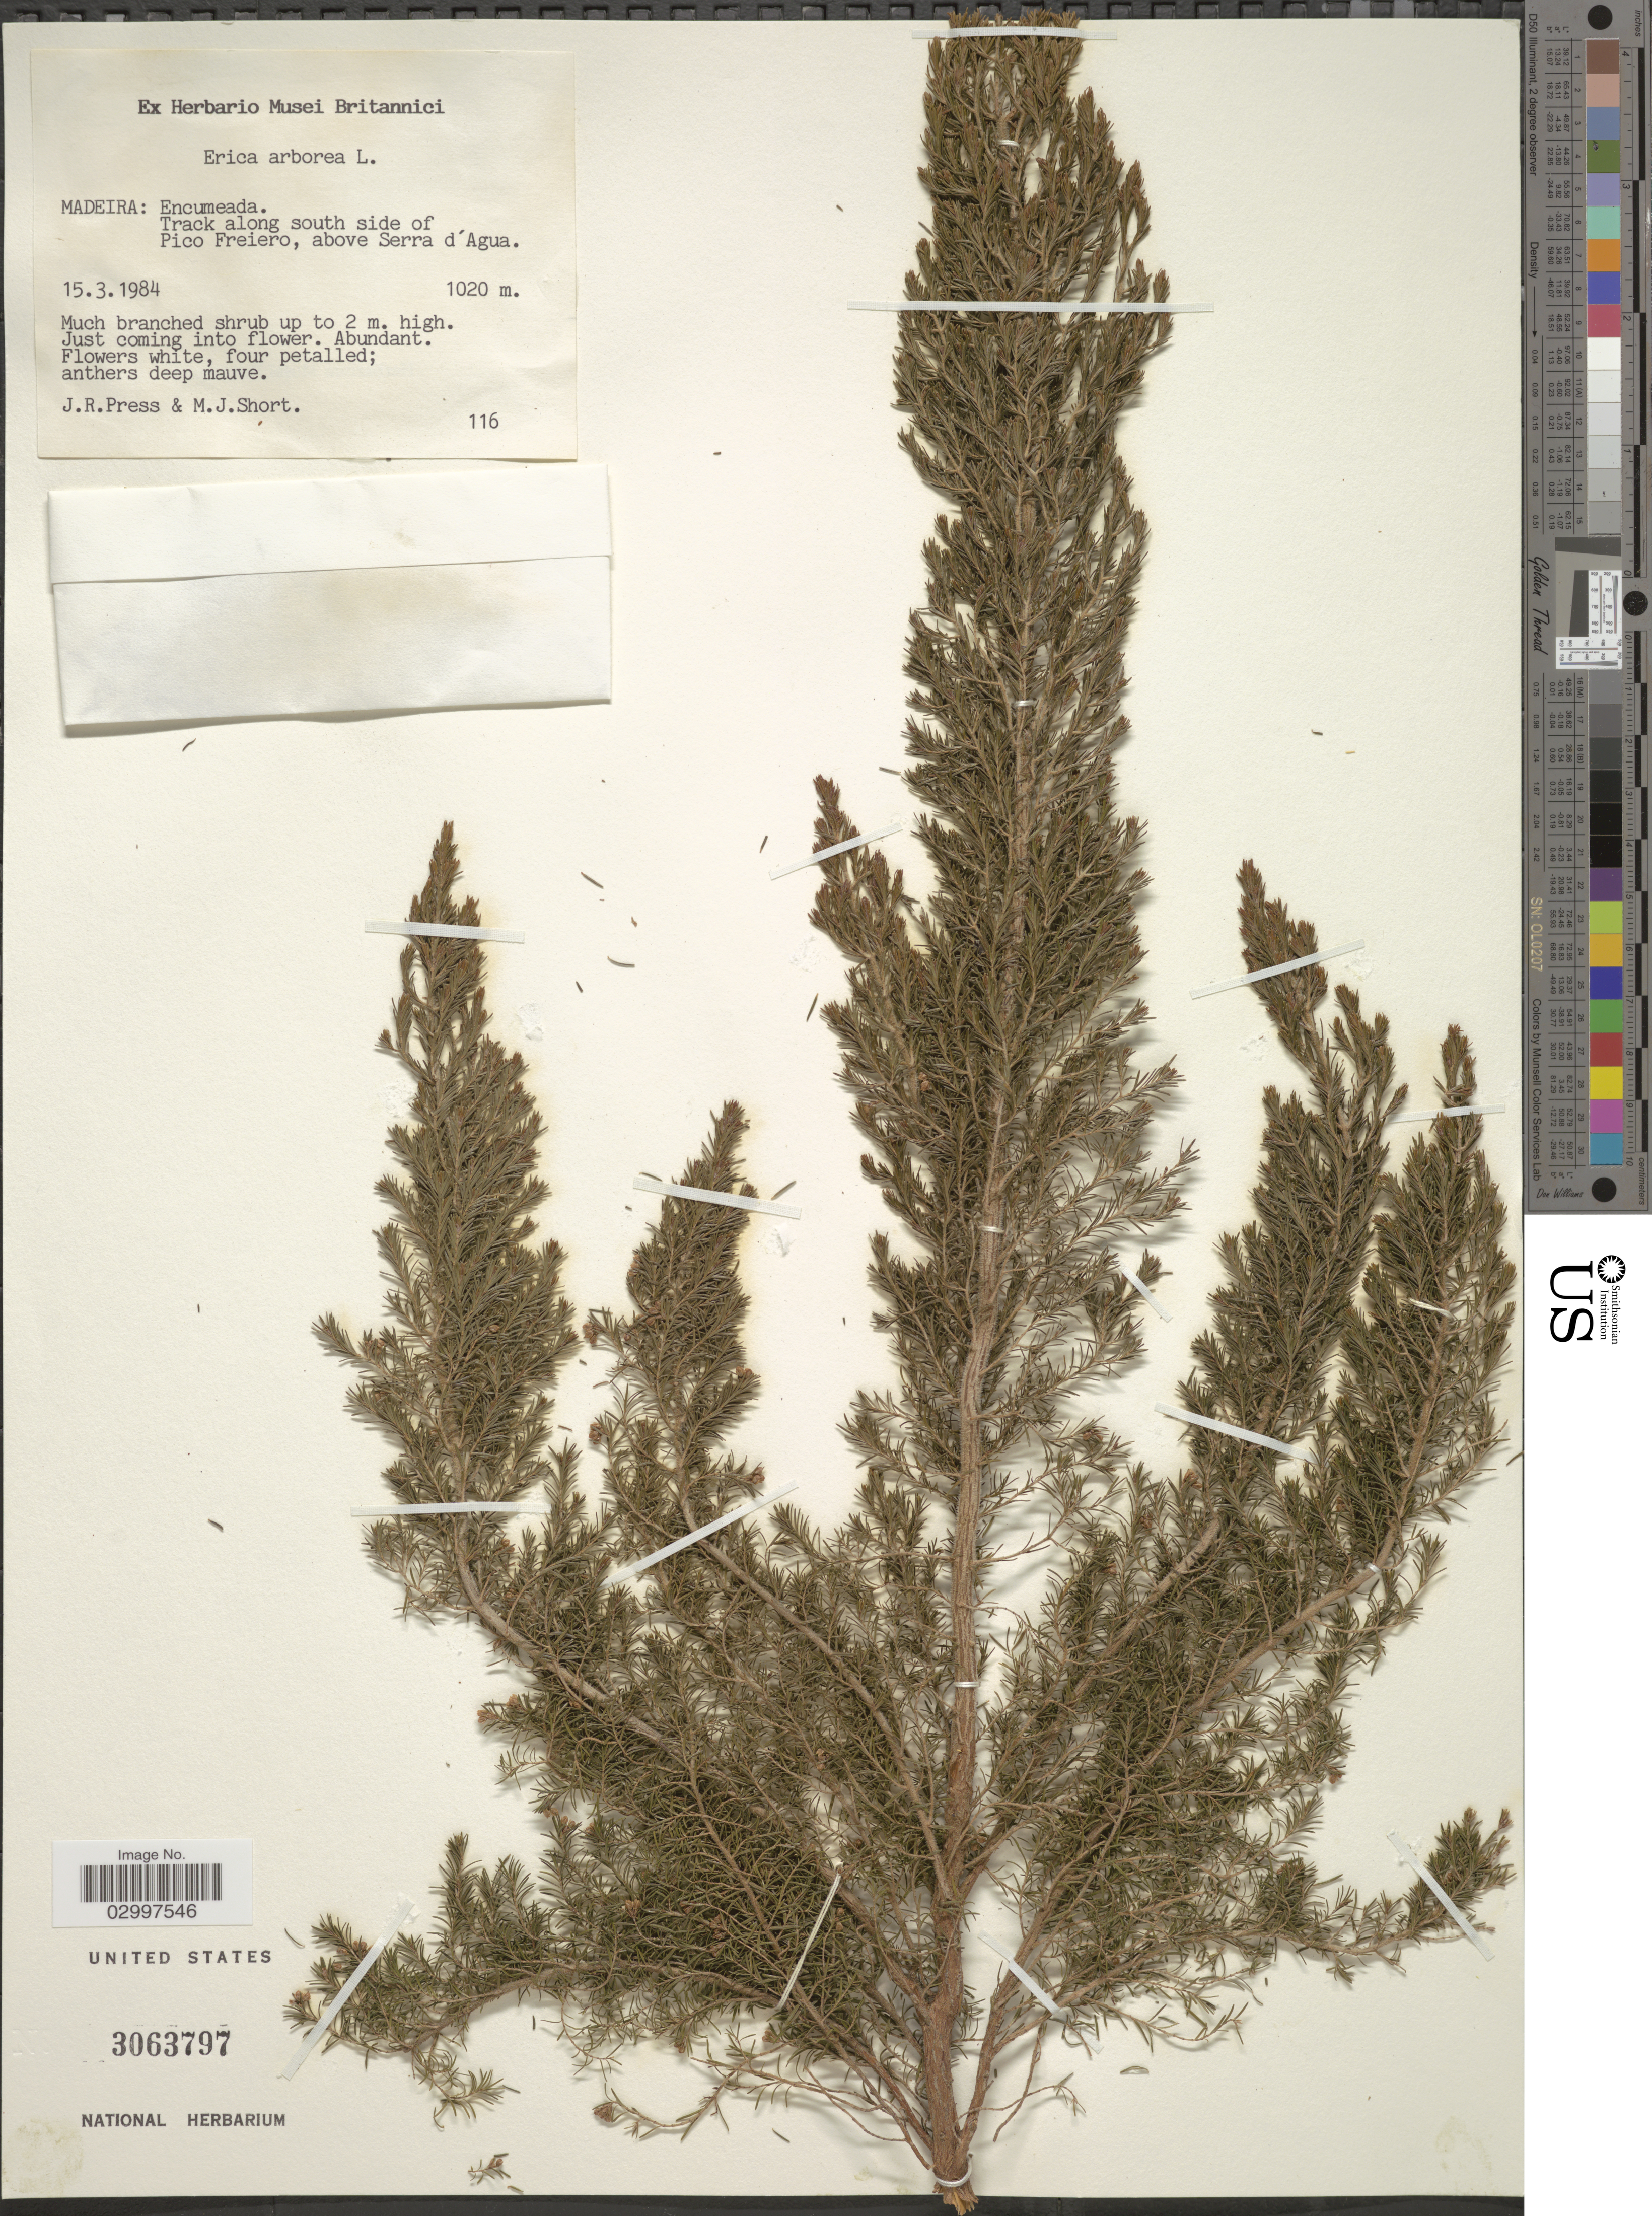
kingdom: Plantae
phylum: Tracheophyta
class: Magnoliopsida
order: Ericales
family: Ericaceae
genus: Erica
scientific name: Erica arborea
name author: L.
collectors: J. Press & M. Short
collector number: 116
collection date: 1984-03-15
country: Portugal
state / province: Madeira (Aut. Reg.)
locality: Encumeada. Track along south side of Pico Freiero, above Serra d'Agua.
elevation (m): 1020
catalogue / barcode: US 3063797